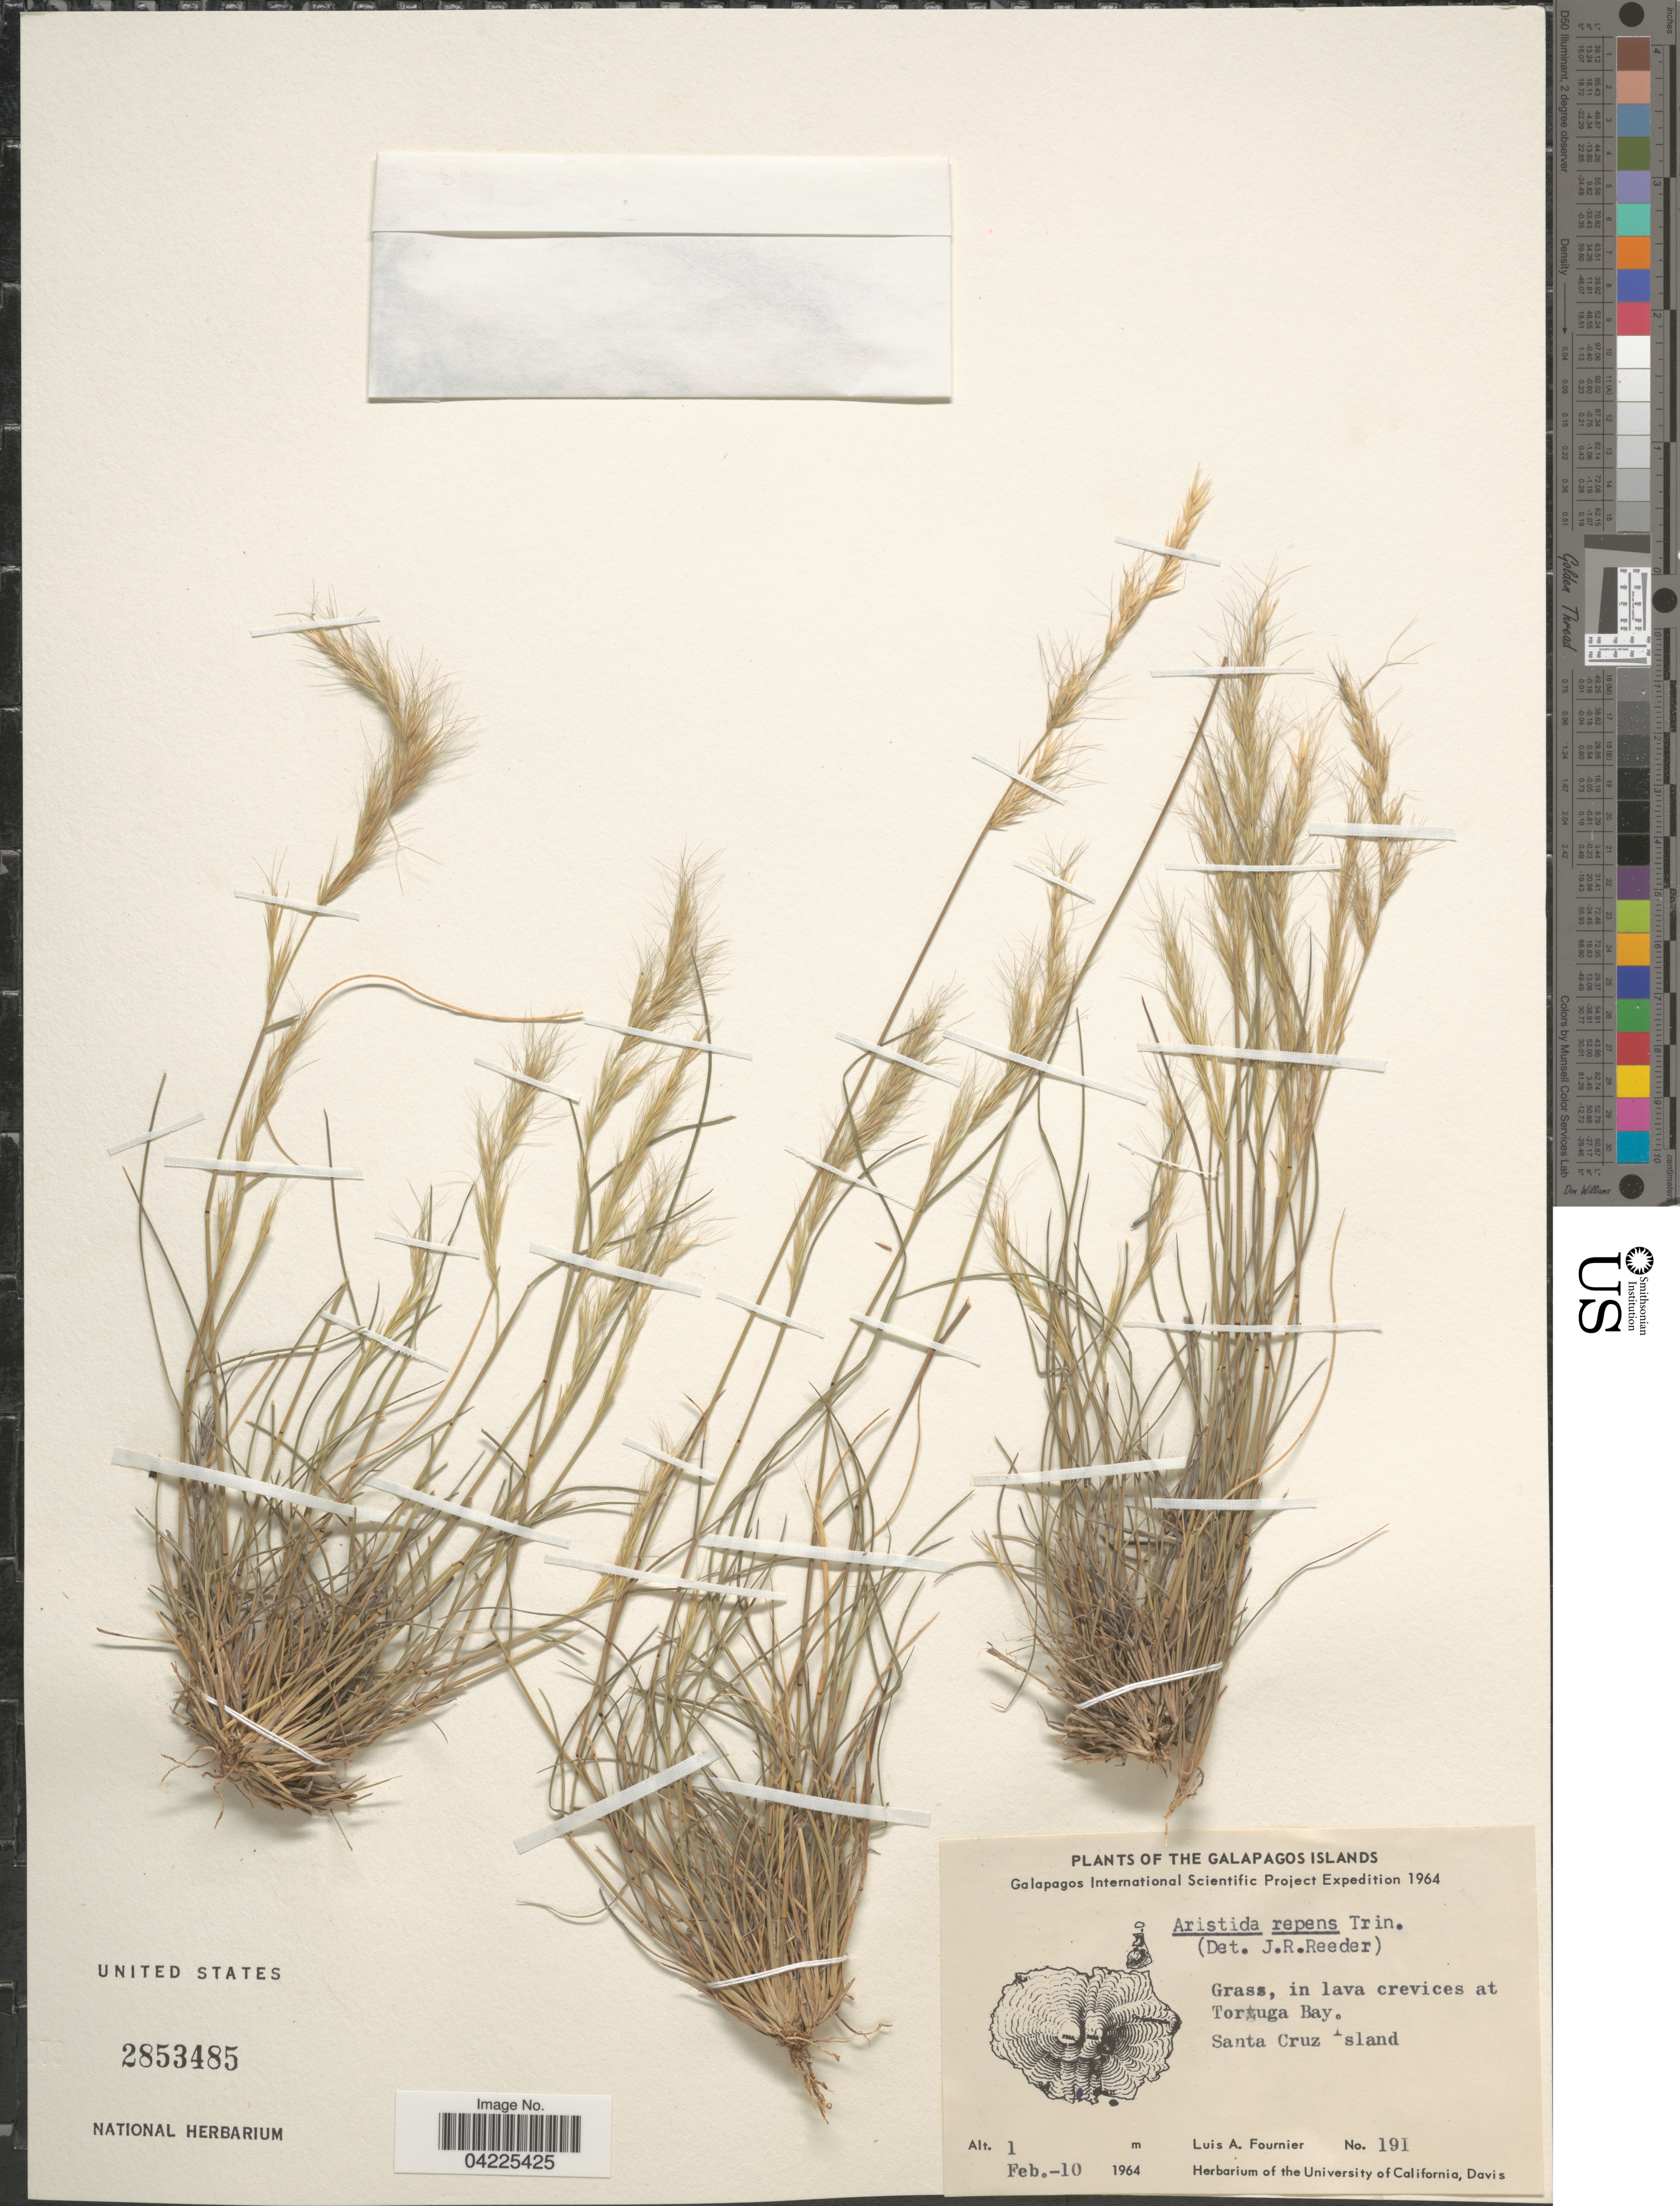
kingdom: Plantae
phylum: Tracheophyta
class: Liliopsida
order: Poales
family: Poaceae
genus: Aristida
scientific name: Aristida repens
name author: Trin.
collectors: L. A. Fournier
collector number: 191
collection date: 1964-02-10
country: Ecuador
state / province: Colón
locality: Galapagos Islands. Galapagos International Scientific Project Expedition 1964. Grass, in lava crevices at Tortuga Bay. Santa Cruz Island.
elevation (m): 1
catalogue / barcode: US 2853485